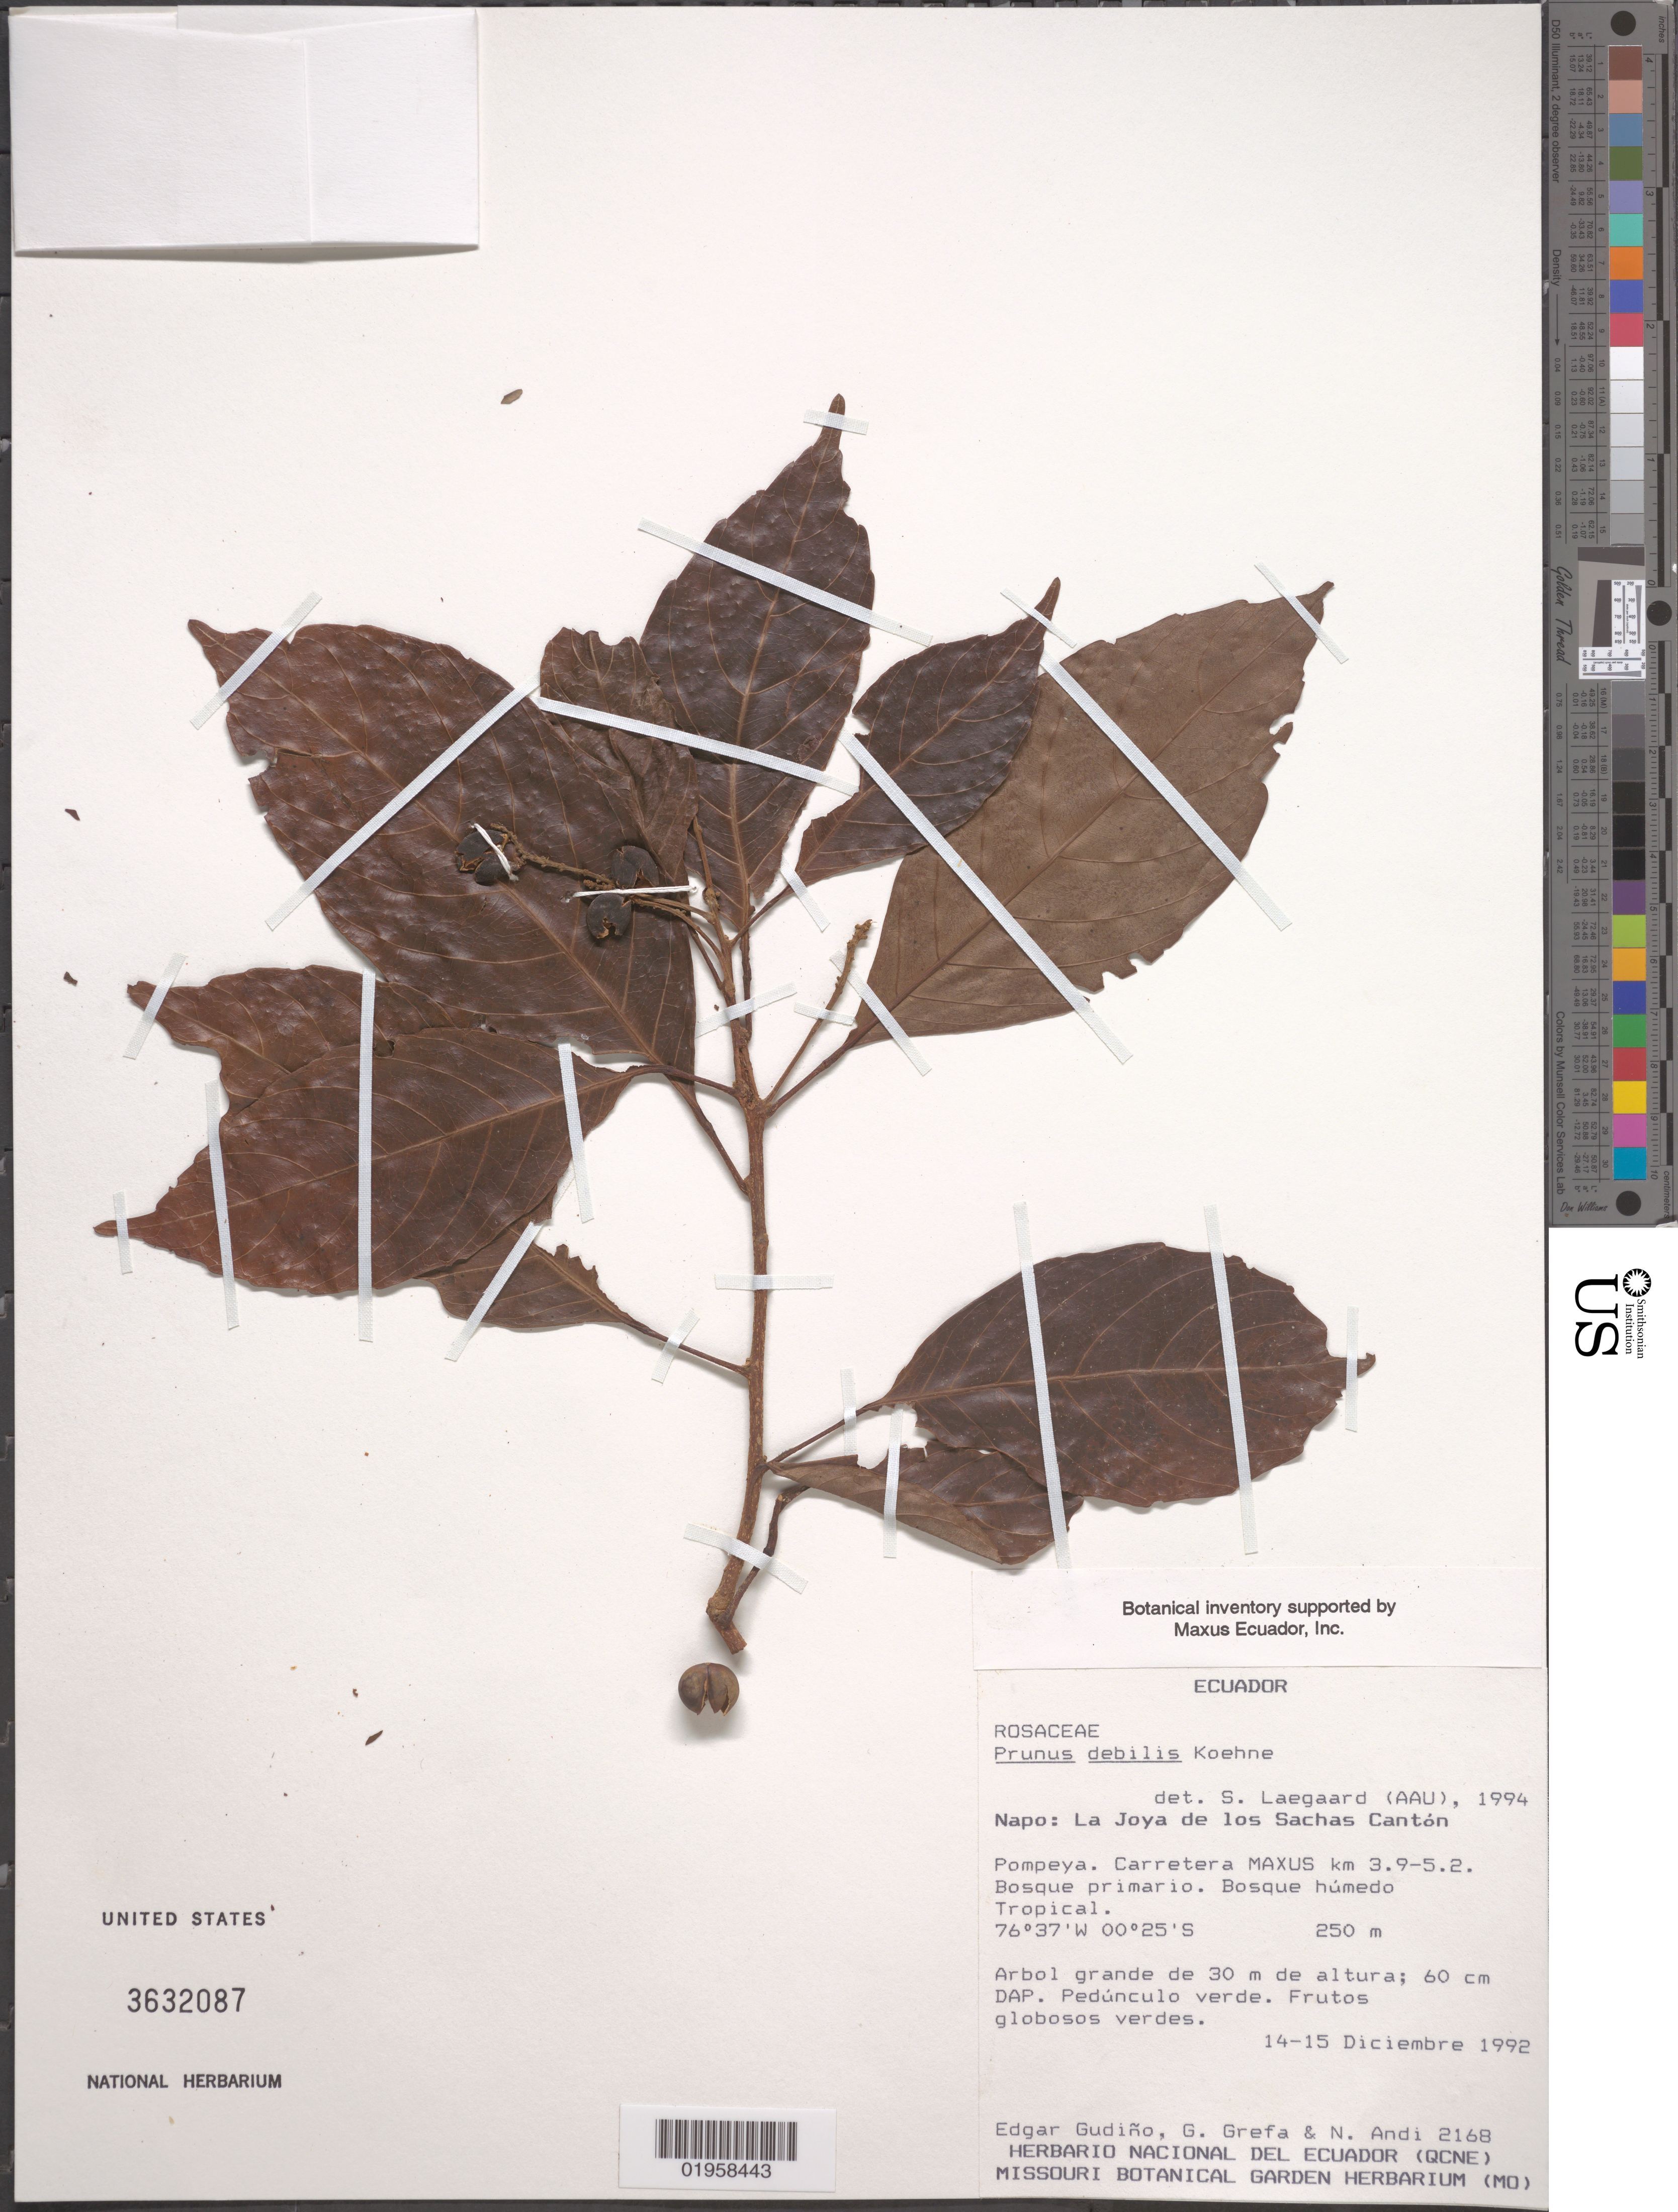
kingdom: Plantae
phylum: Tracheophyta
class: Magnoliopsida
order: Rosales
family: Rosaceae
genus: Prunus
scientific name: Prunus debilis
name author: Koehne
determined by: Lægaard, S., (AAU), University of Aarhus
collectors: E. Gudiño, G. Grefa & N. Andi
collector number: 2168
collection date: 1992-12-14/1992-12-15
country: Ecuador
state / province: Napo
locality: La Joya de los Sachas Cantón. Pompeya. Carretera MAXUS km 3.9 - 5.2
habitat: Bosque primario. Bosque húmedo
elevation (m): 250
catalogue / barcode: US 3632087